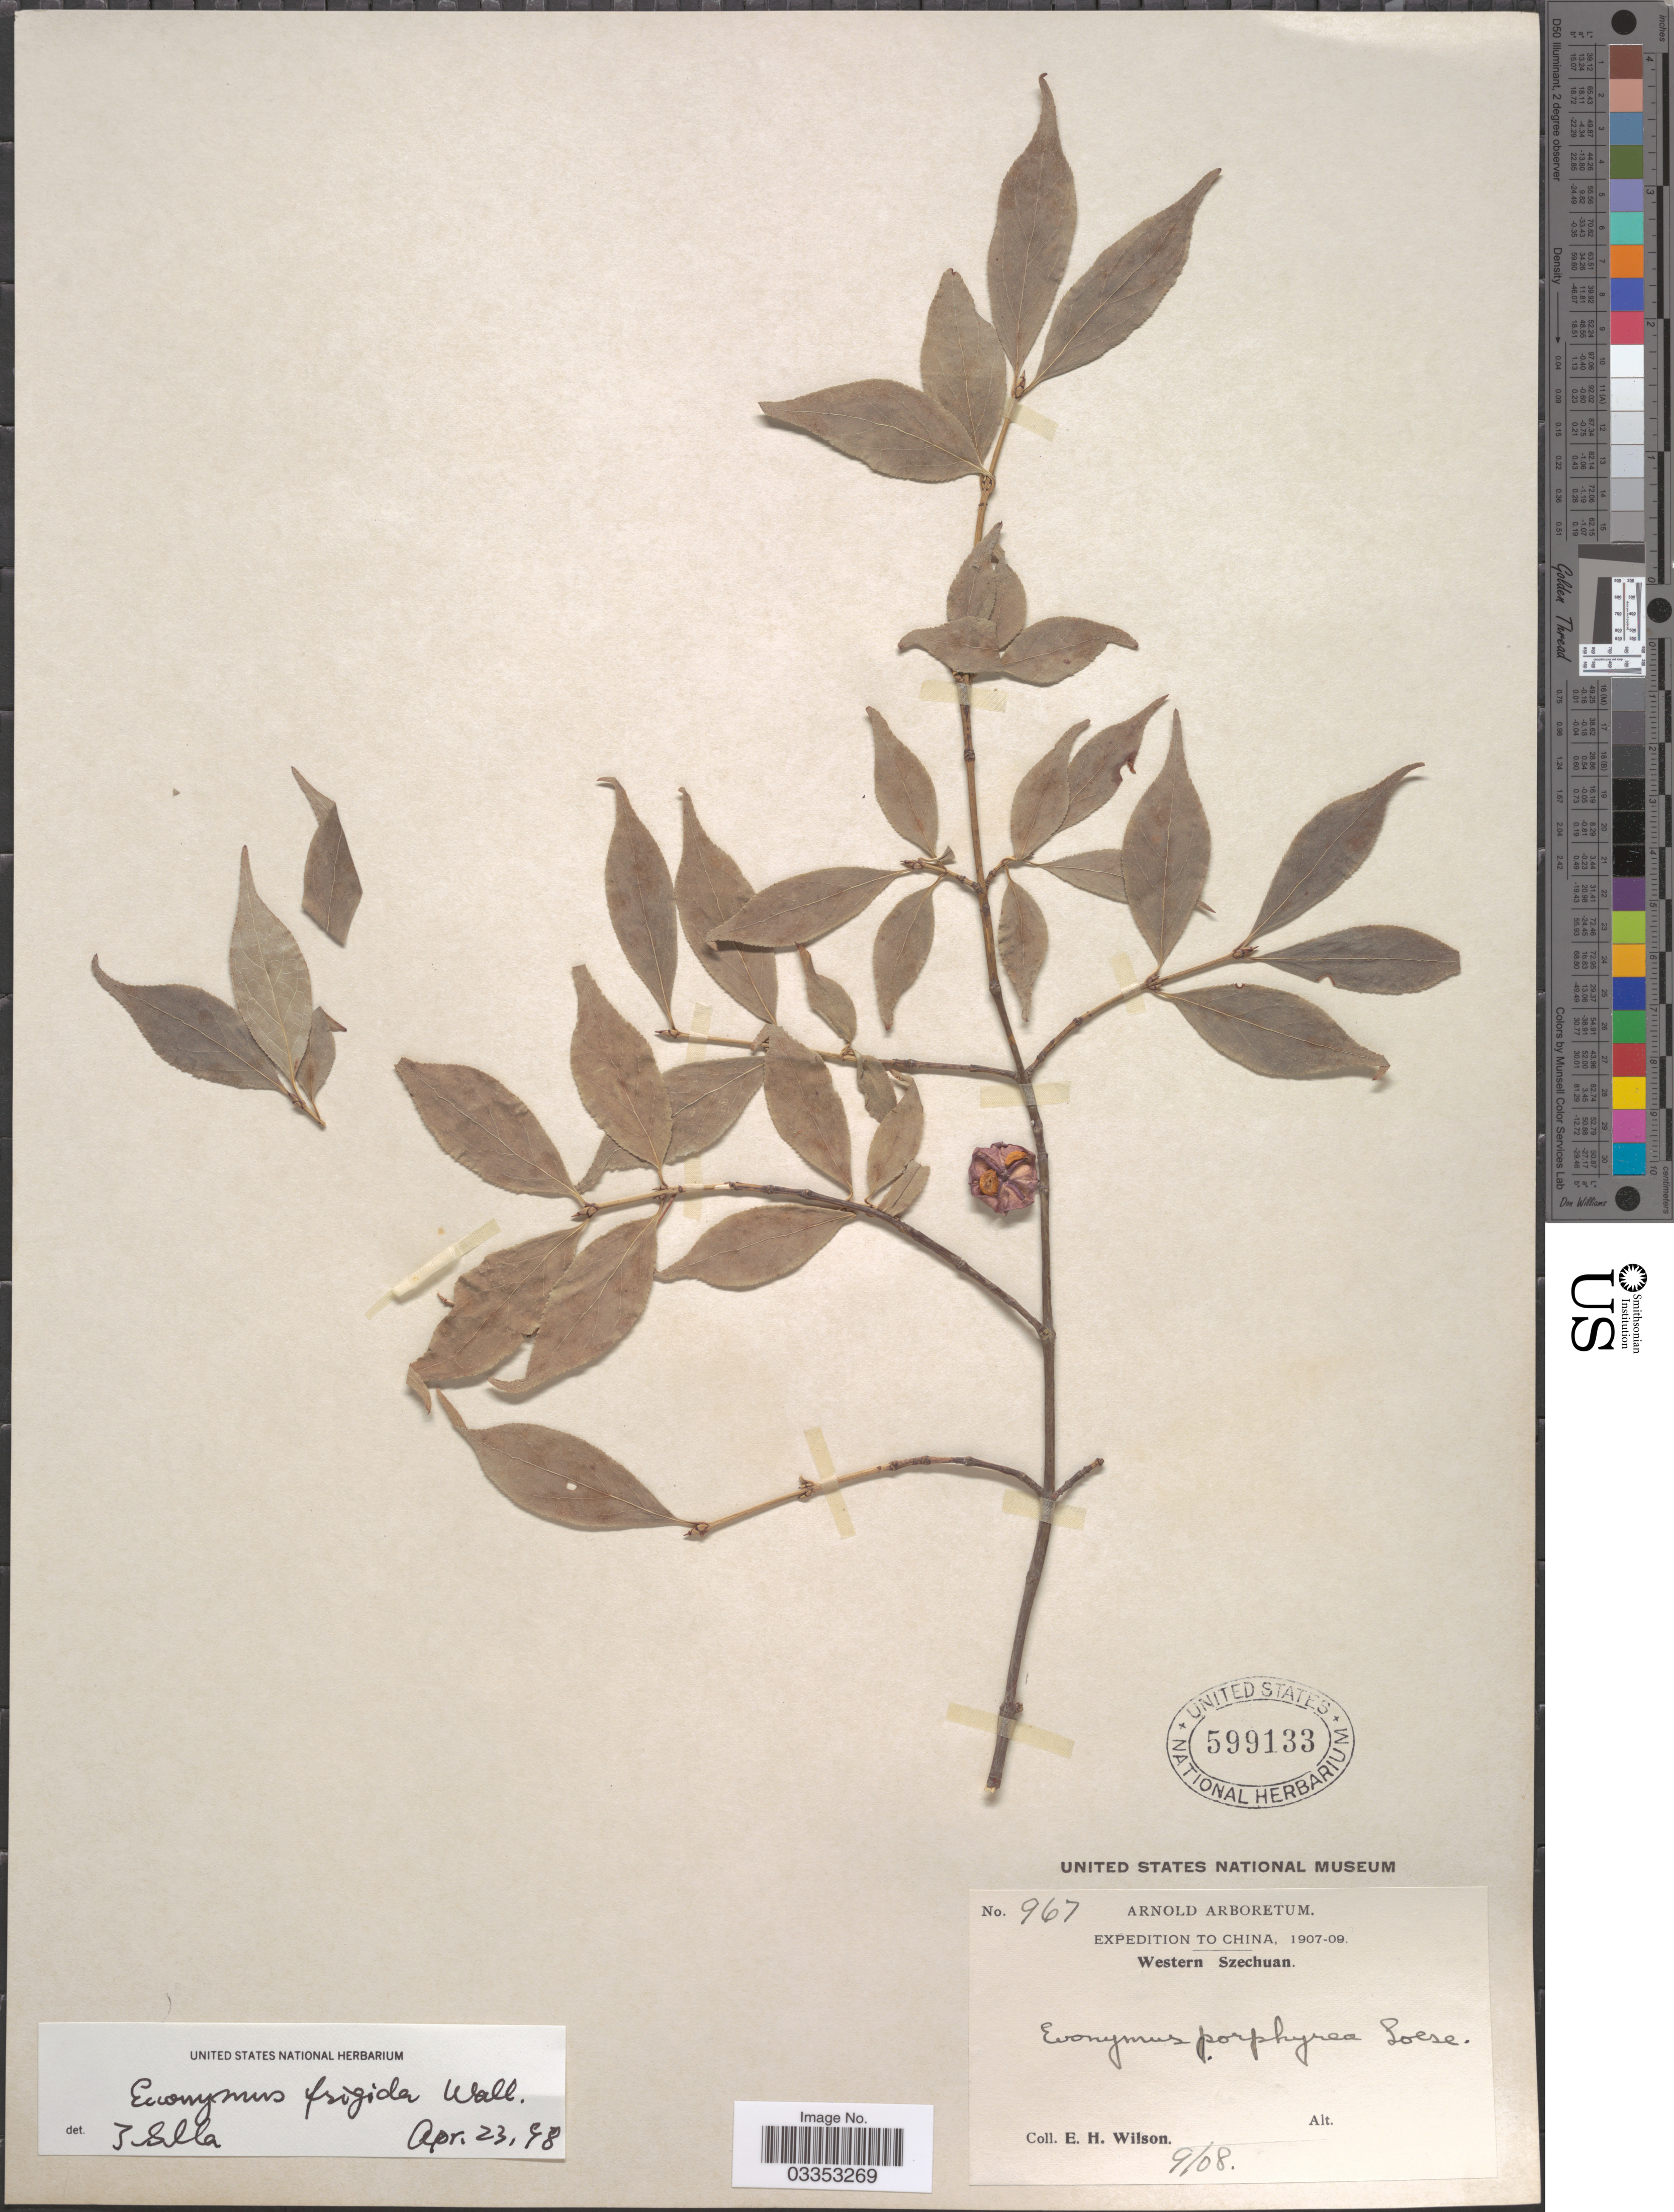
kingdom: Plantae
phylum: Tracheophyta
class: Magnoliopsida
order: Celastrales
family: Celastraceae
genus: Euonymus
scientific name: Euonymus frigidus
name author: Wall.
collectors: E. Wilson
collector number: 967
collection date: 1908-09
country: China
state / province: Sichuan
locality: Western Szechuan.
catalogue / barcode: US 599133